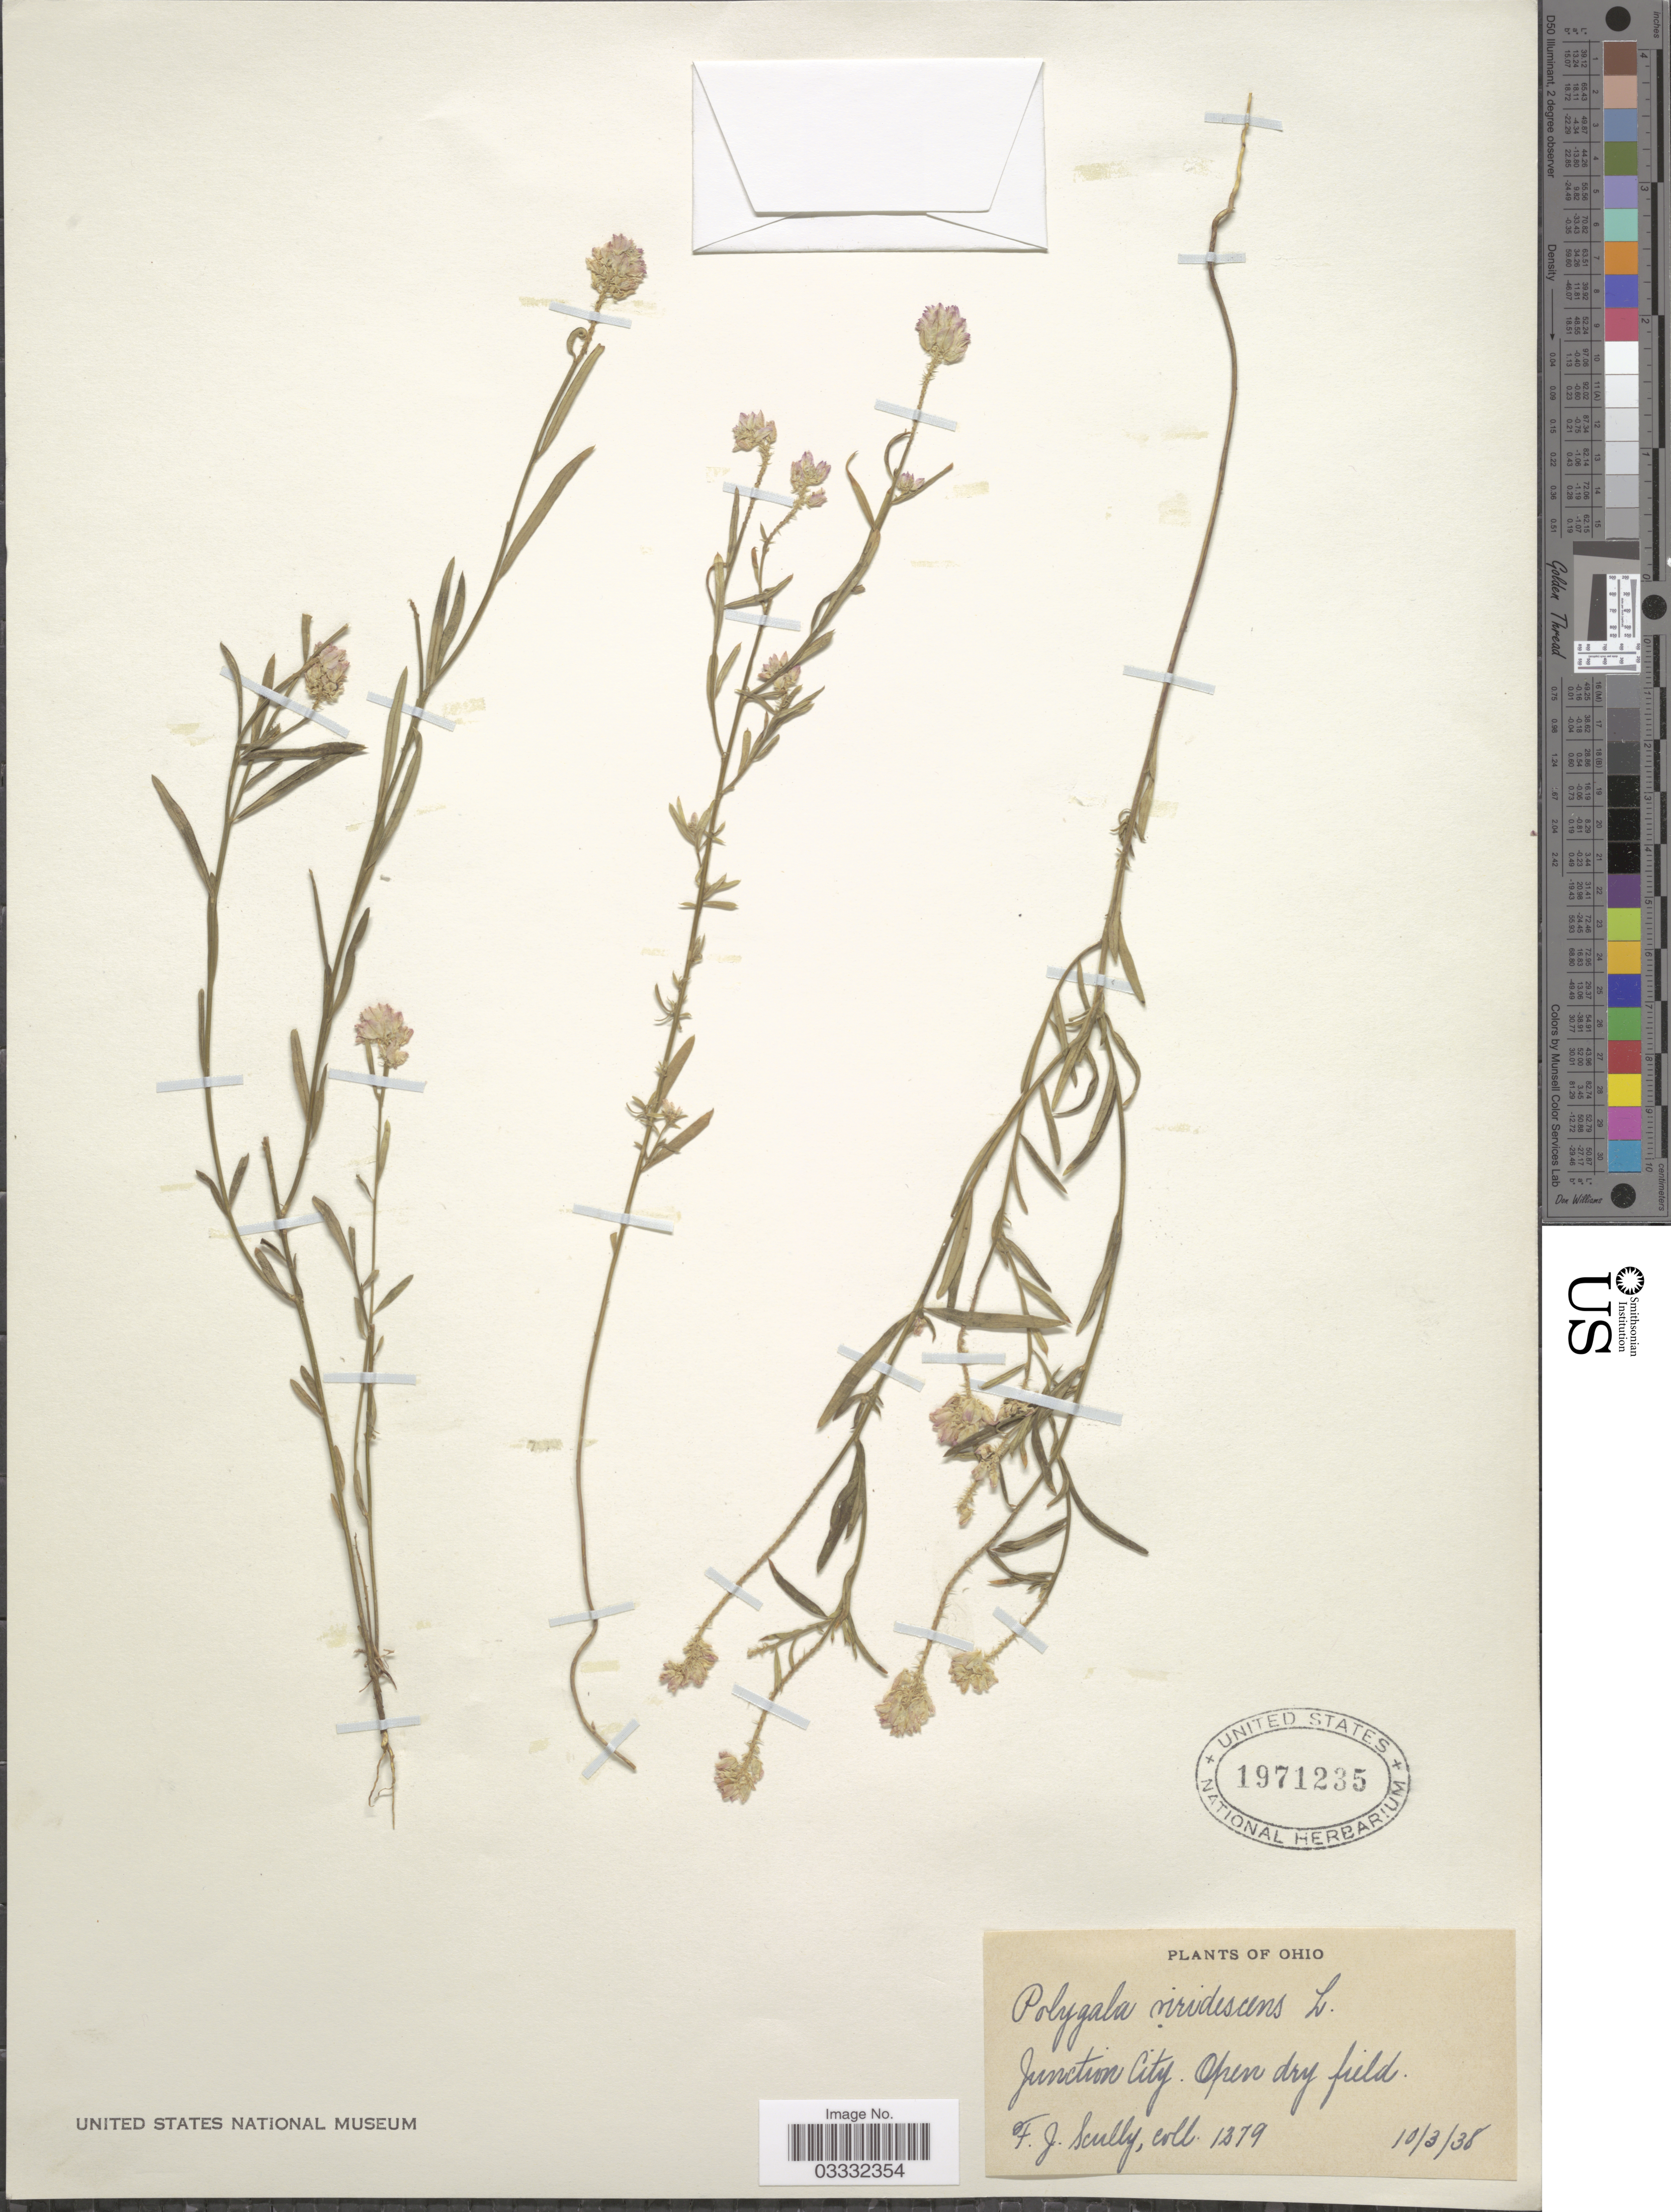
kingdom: Plantae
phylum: Tracheophyta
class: Magnoliopsida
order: Fabales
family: Polygalaceae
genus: Polygala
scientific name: Polygala sanguinea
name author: L.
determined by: Strong, Mark T., (BOT), Smithsonian Institution - National Museum of Natural History (UNITED STATES)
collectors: F. Scully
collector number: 1279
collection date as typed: Transcribed d/m/y: 10/3/38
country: United States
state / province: Ohio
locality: Junction City.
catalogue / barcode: US 1971235